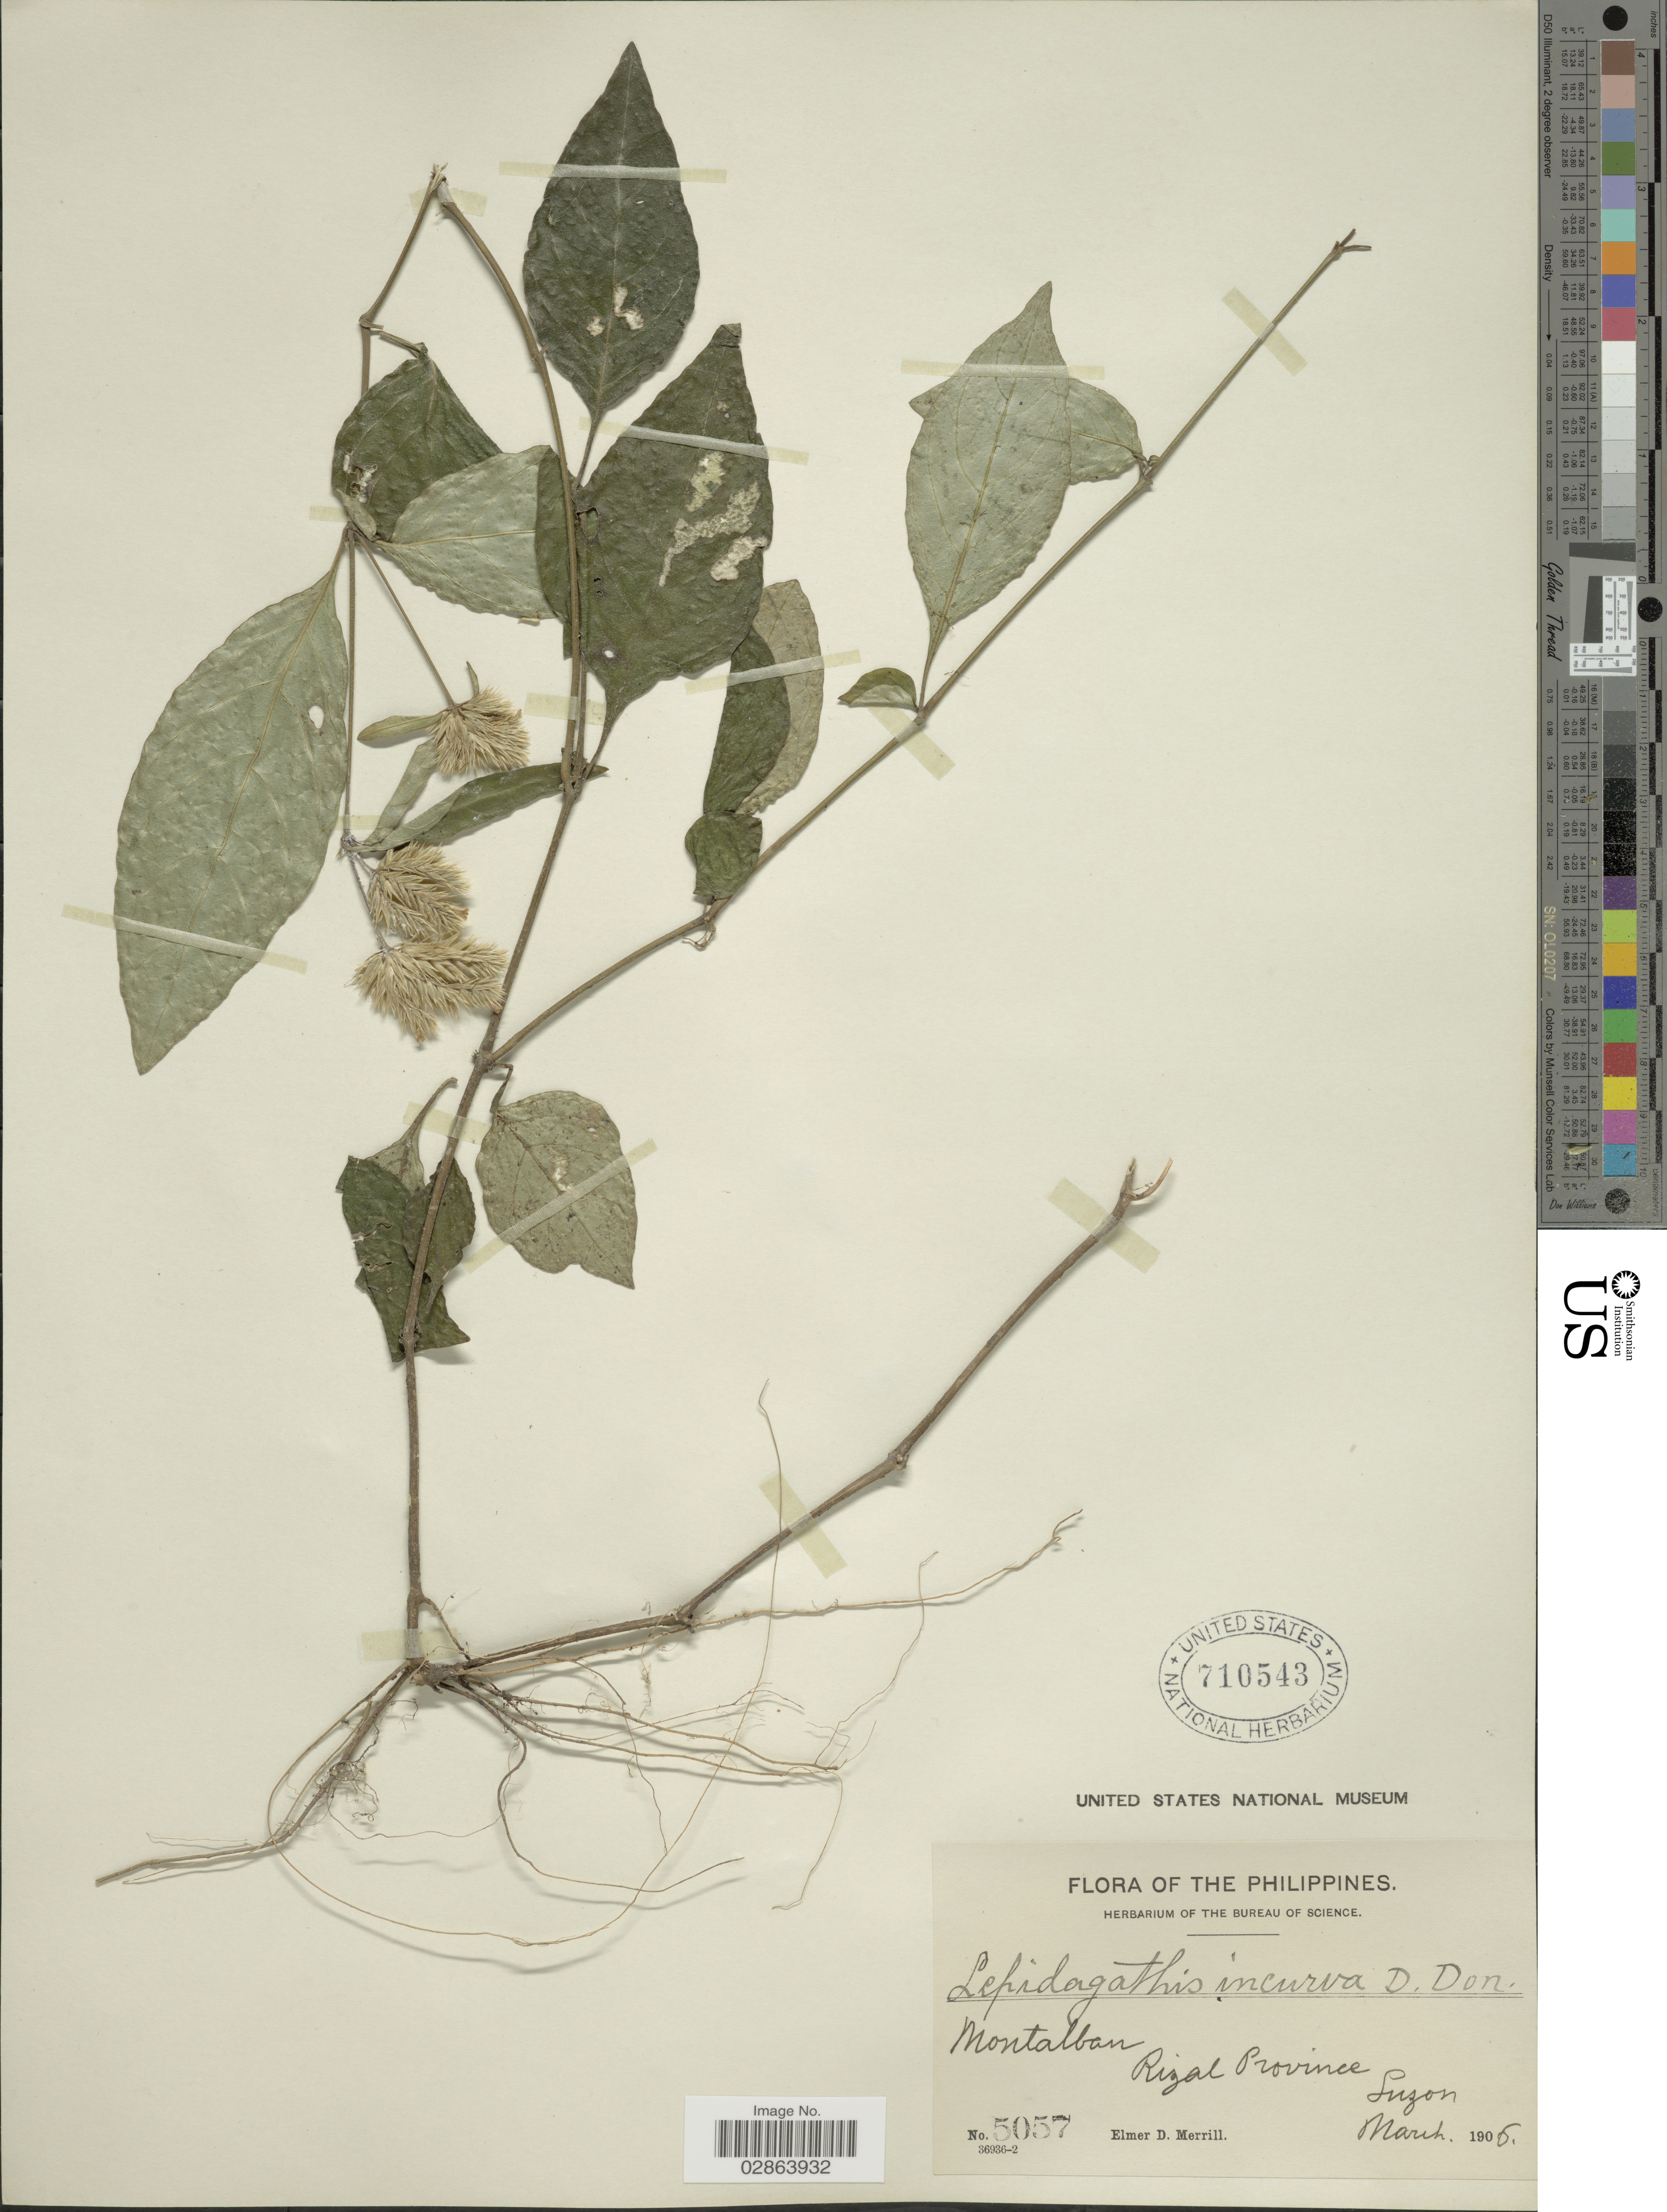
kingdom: Plantae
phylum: Tracheophyta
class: Magnoliopsida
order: Lamiales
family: Acanthaceae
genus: Lepidagathis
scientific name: Lepidagathis incurva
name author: Buch.-Ham. ex D. Don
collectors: E. D. Merrill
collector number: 5057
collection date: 1906-03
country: Philippines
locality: Montalban, Rizal Province, Luzon.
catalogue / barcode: US 710543